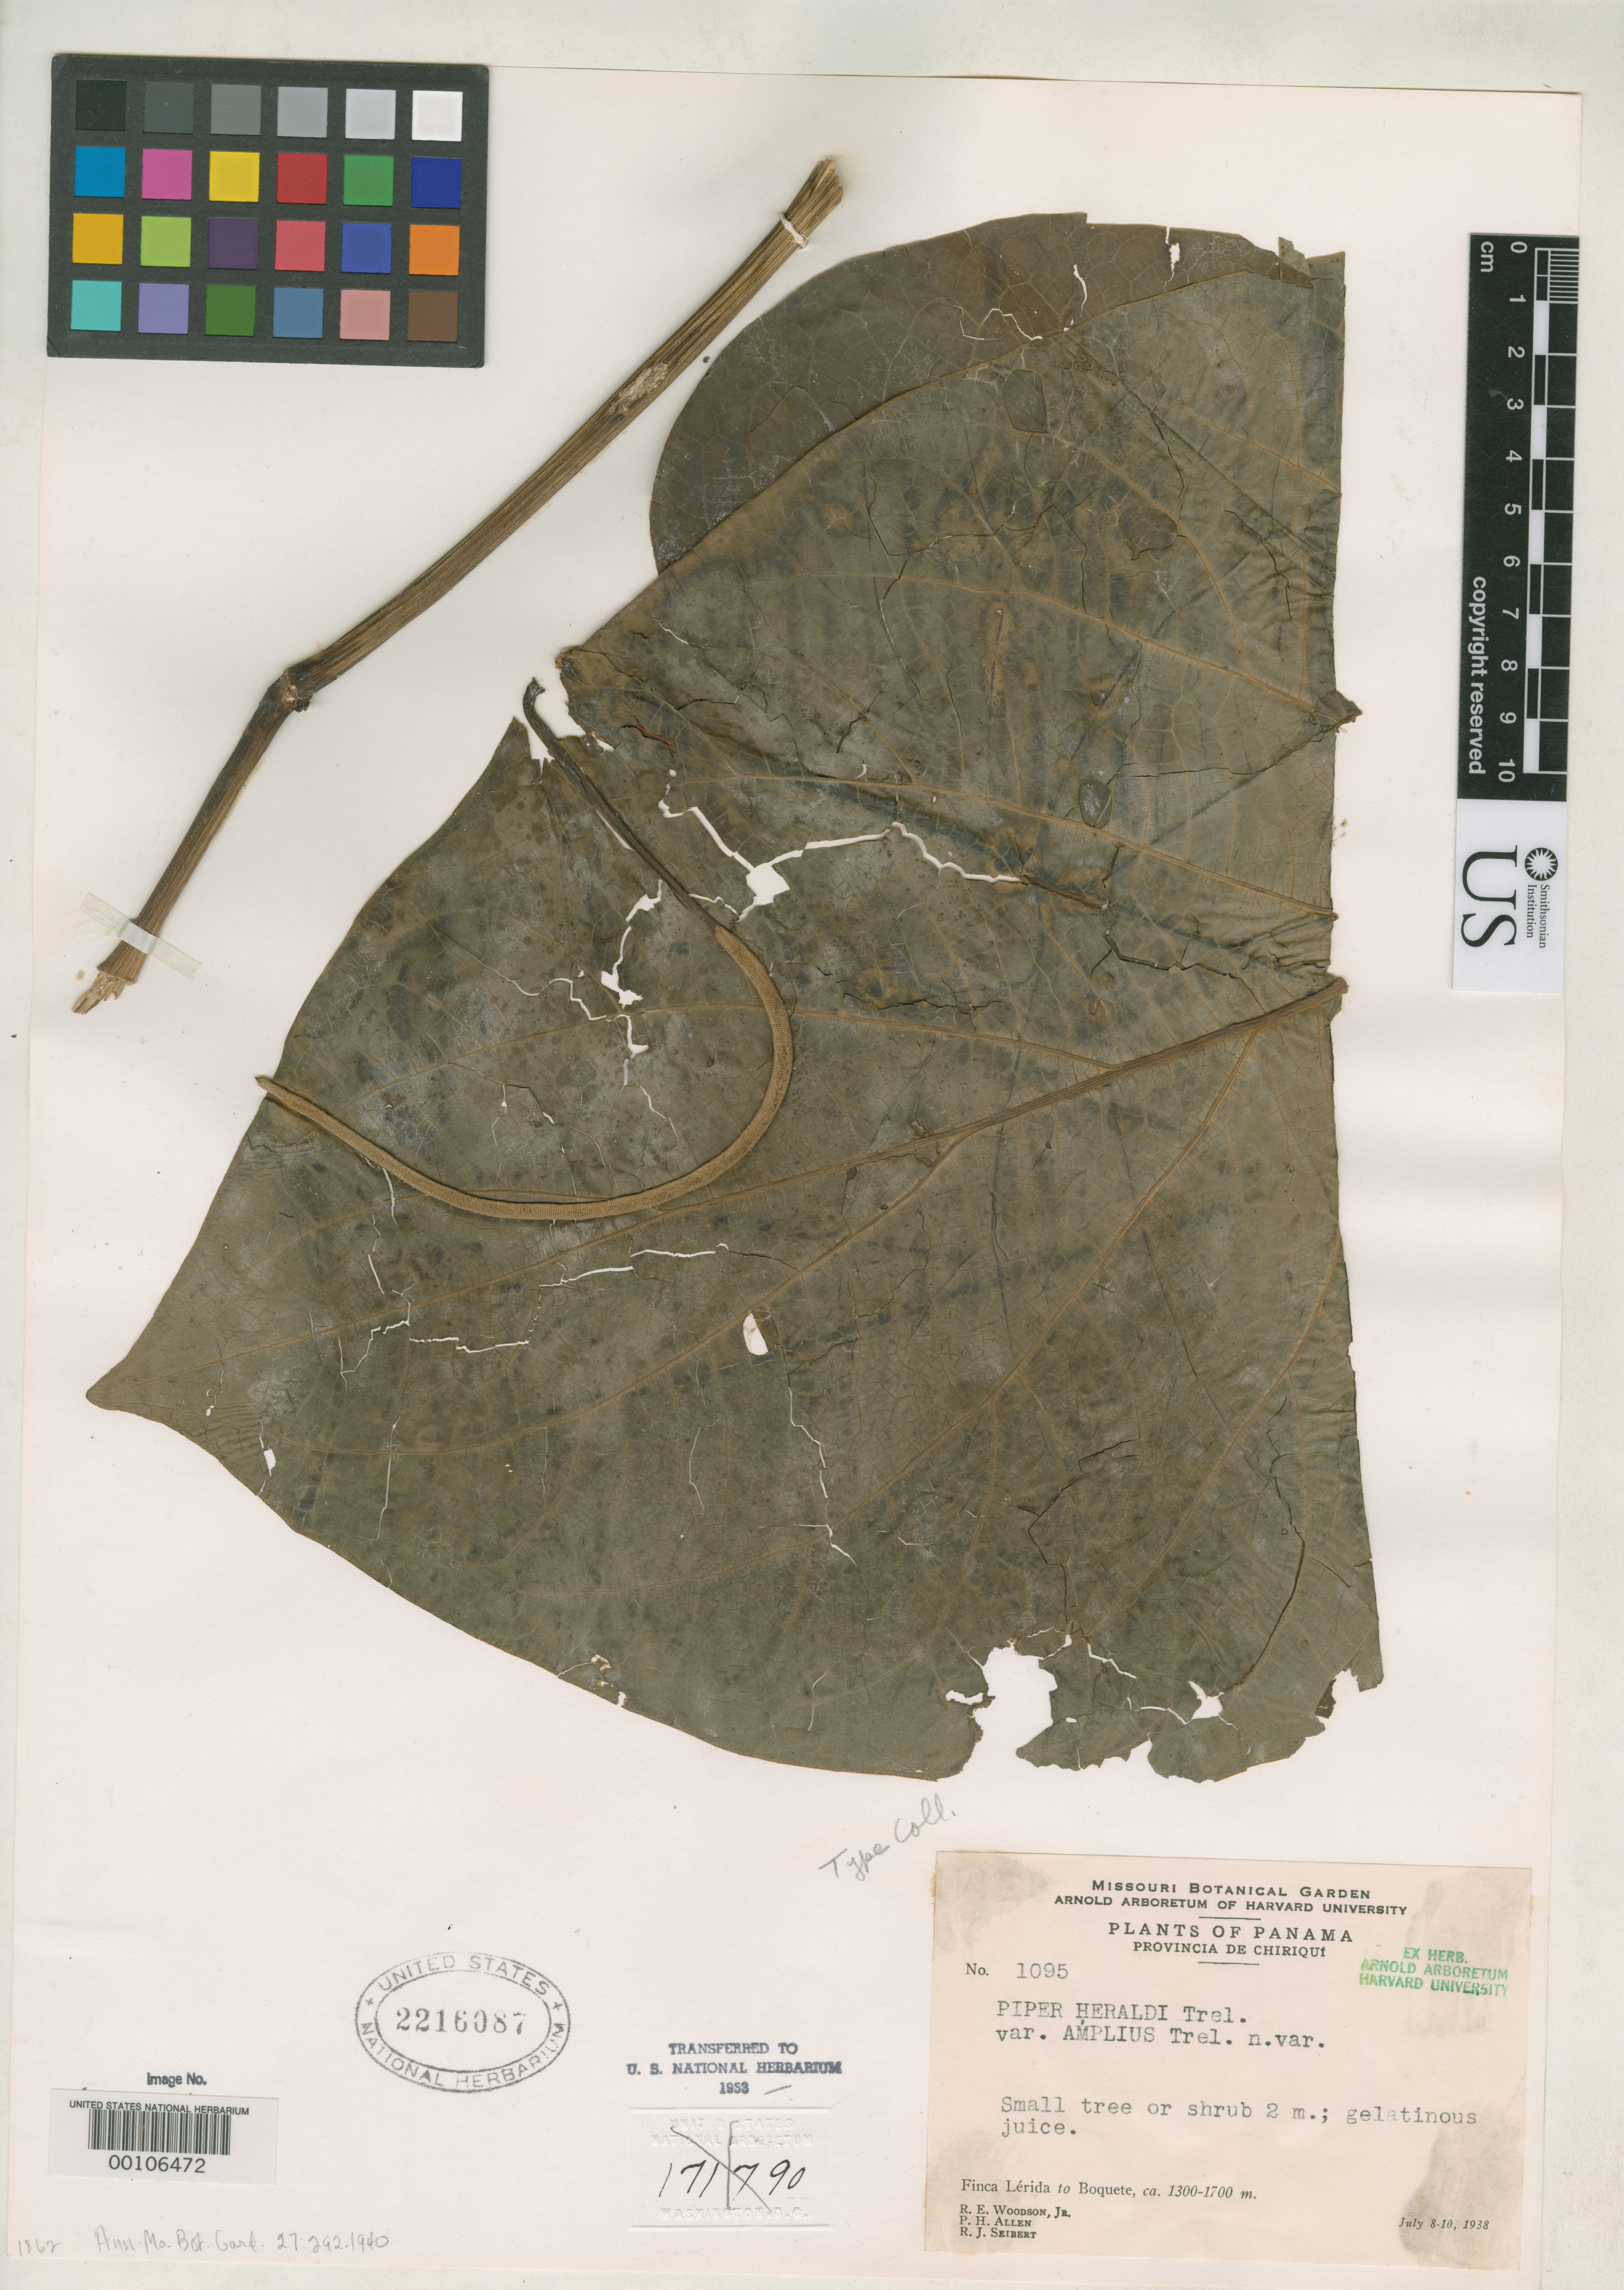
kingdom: Plantae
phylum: Tracheophyta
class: Magnoliopsida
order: Piperales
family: Piperaceae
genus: Piper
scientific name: Piper heraldi var. amplius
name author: Trel. in Woodson & Schery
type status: Isotype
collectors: R. E. Woodson, P. H. Allen & R. J. Seibert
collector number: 1095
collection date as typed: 08 Jul 1938 to 10 Jul 1938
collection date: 1938-07-08/1938-07-10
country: Panama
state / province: Chiriquí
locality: Finca Lerida to Boquete.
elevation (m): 1300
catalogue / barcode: US 2216087